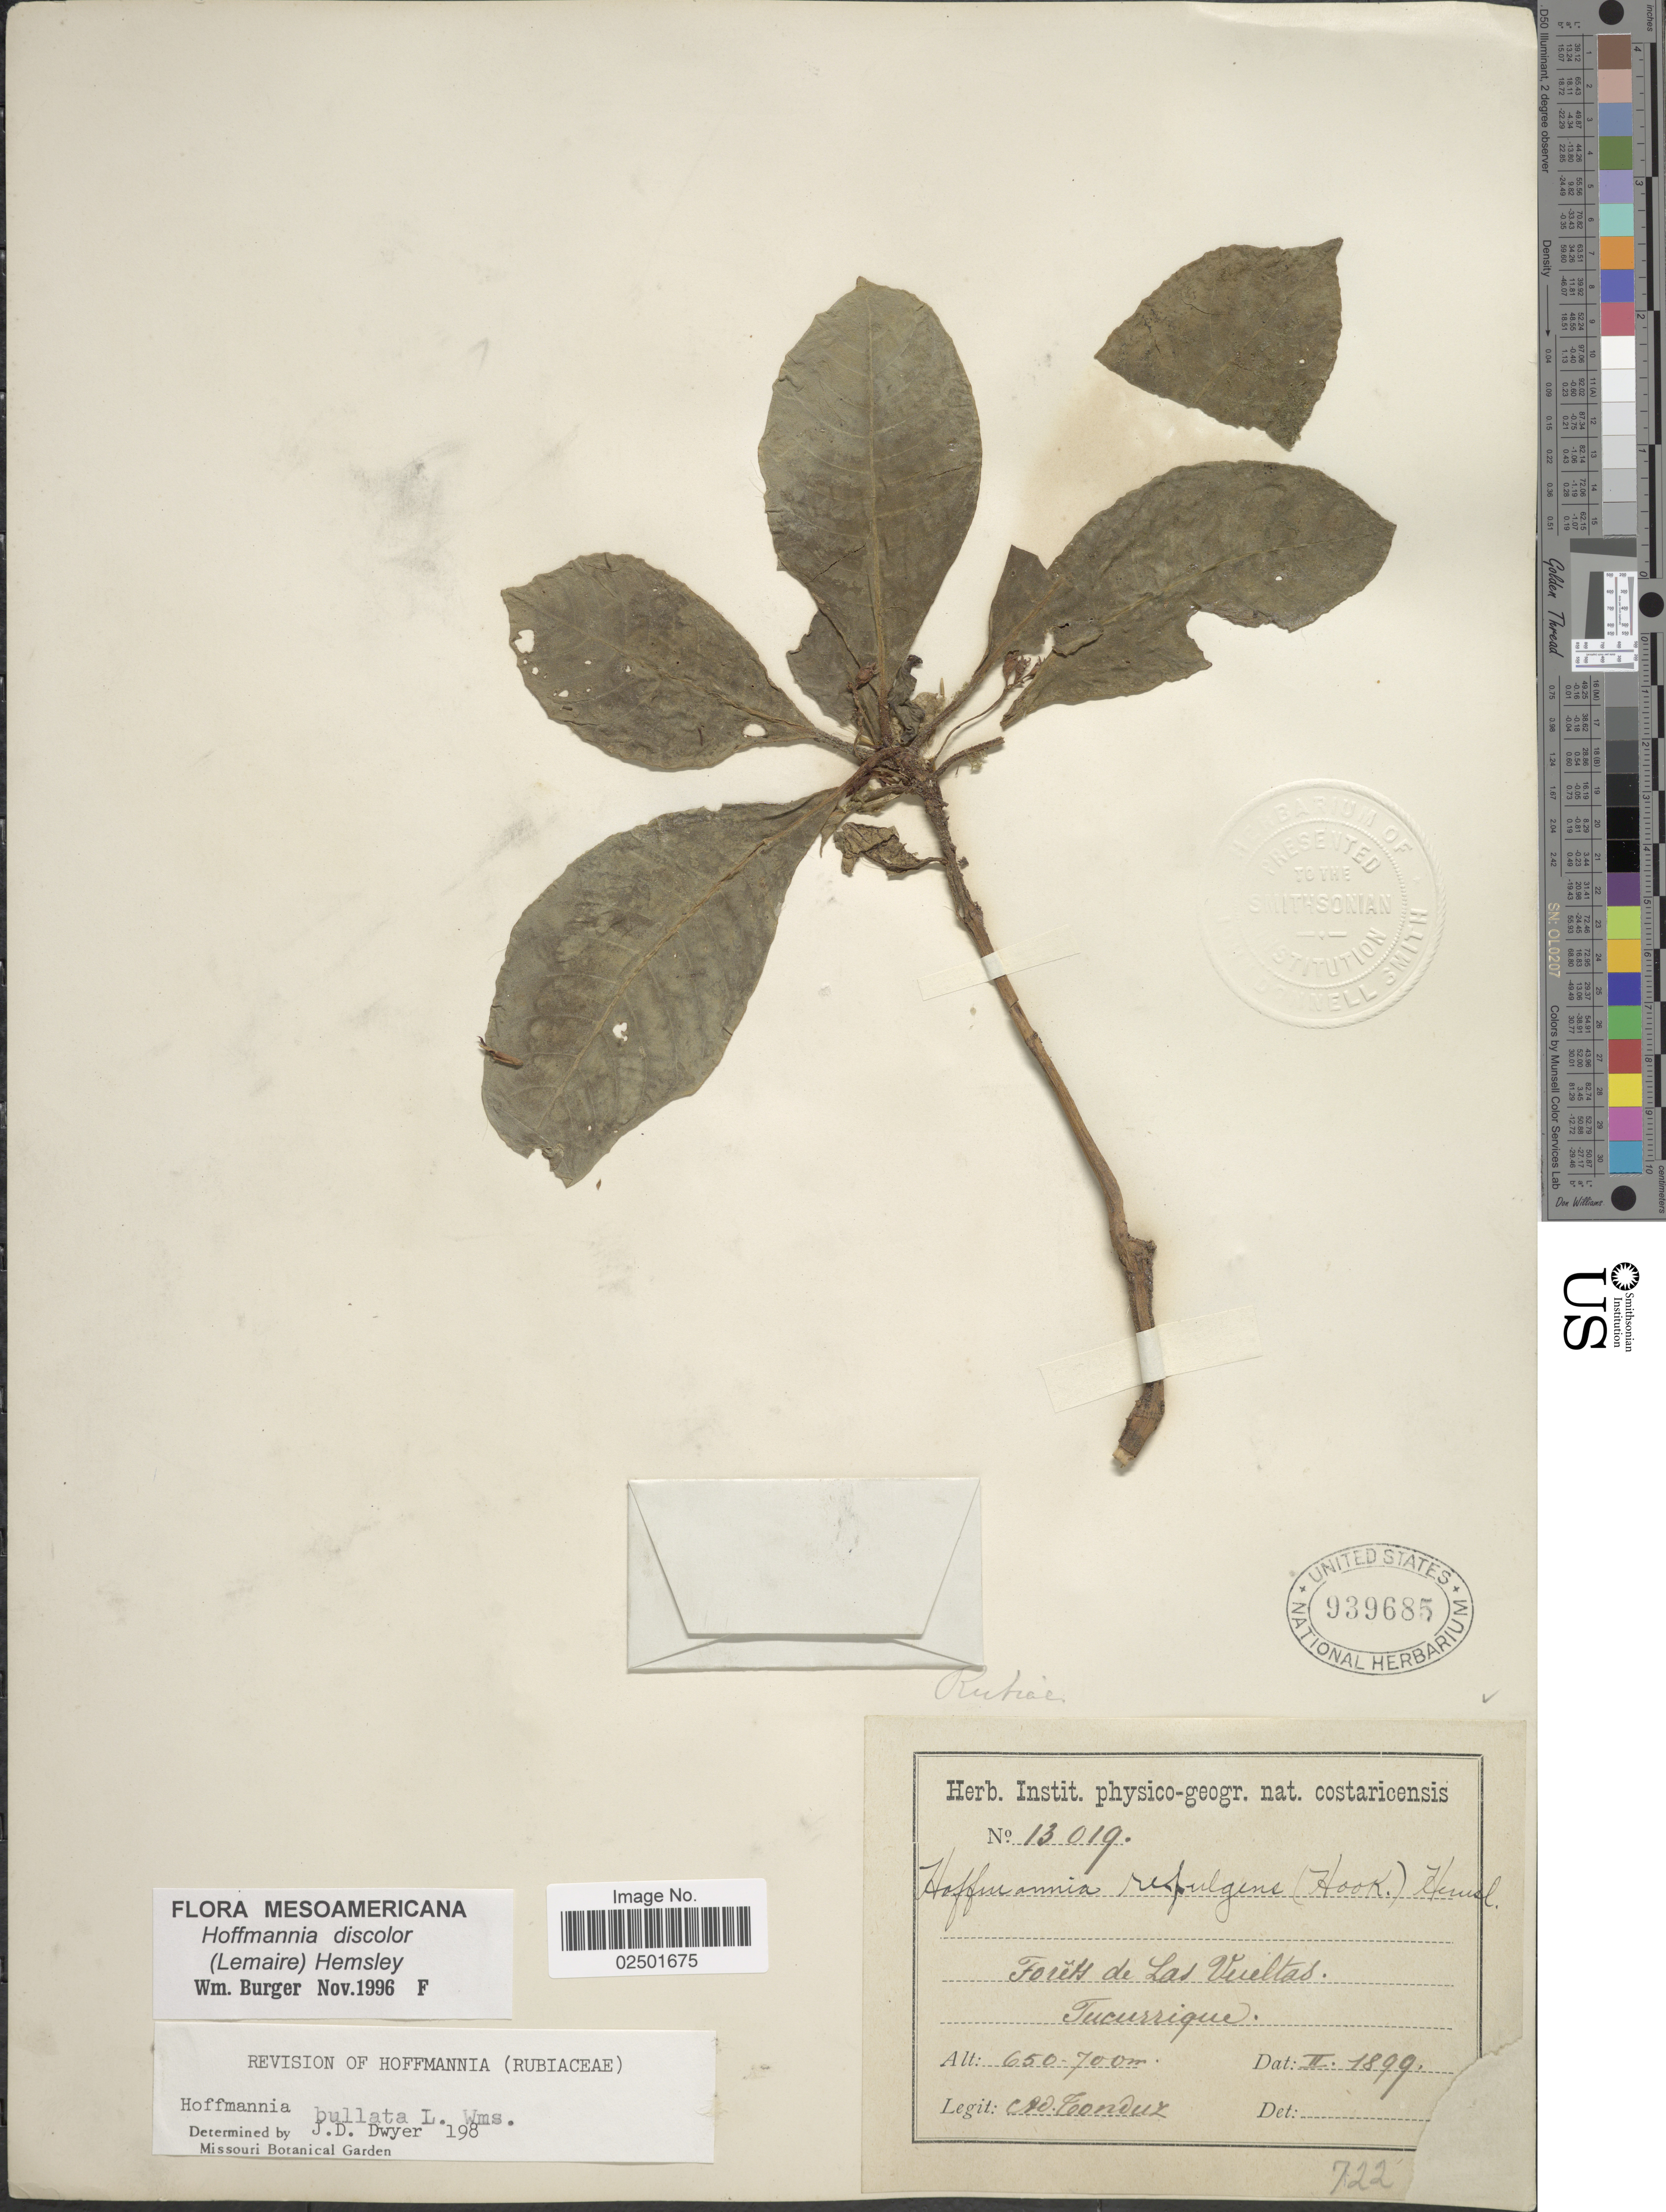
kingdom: Plantae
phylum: Tracheophyta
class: Magnoliopsida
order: Gentianales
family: Rubiaceae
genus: Hoffmannia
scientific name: Hoffmannia discolor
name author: (Lem.) Hemsl.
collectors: A. Tonduz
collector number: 13019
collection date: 1899-02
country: Costa Rica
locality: Forêts de Las Vueltas, Tucurrique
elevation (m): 650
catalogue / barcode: US 939685